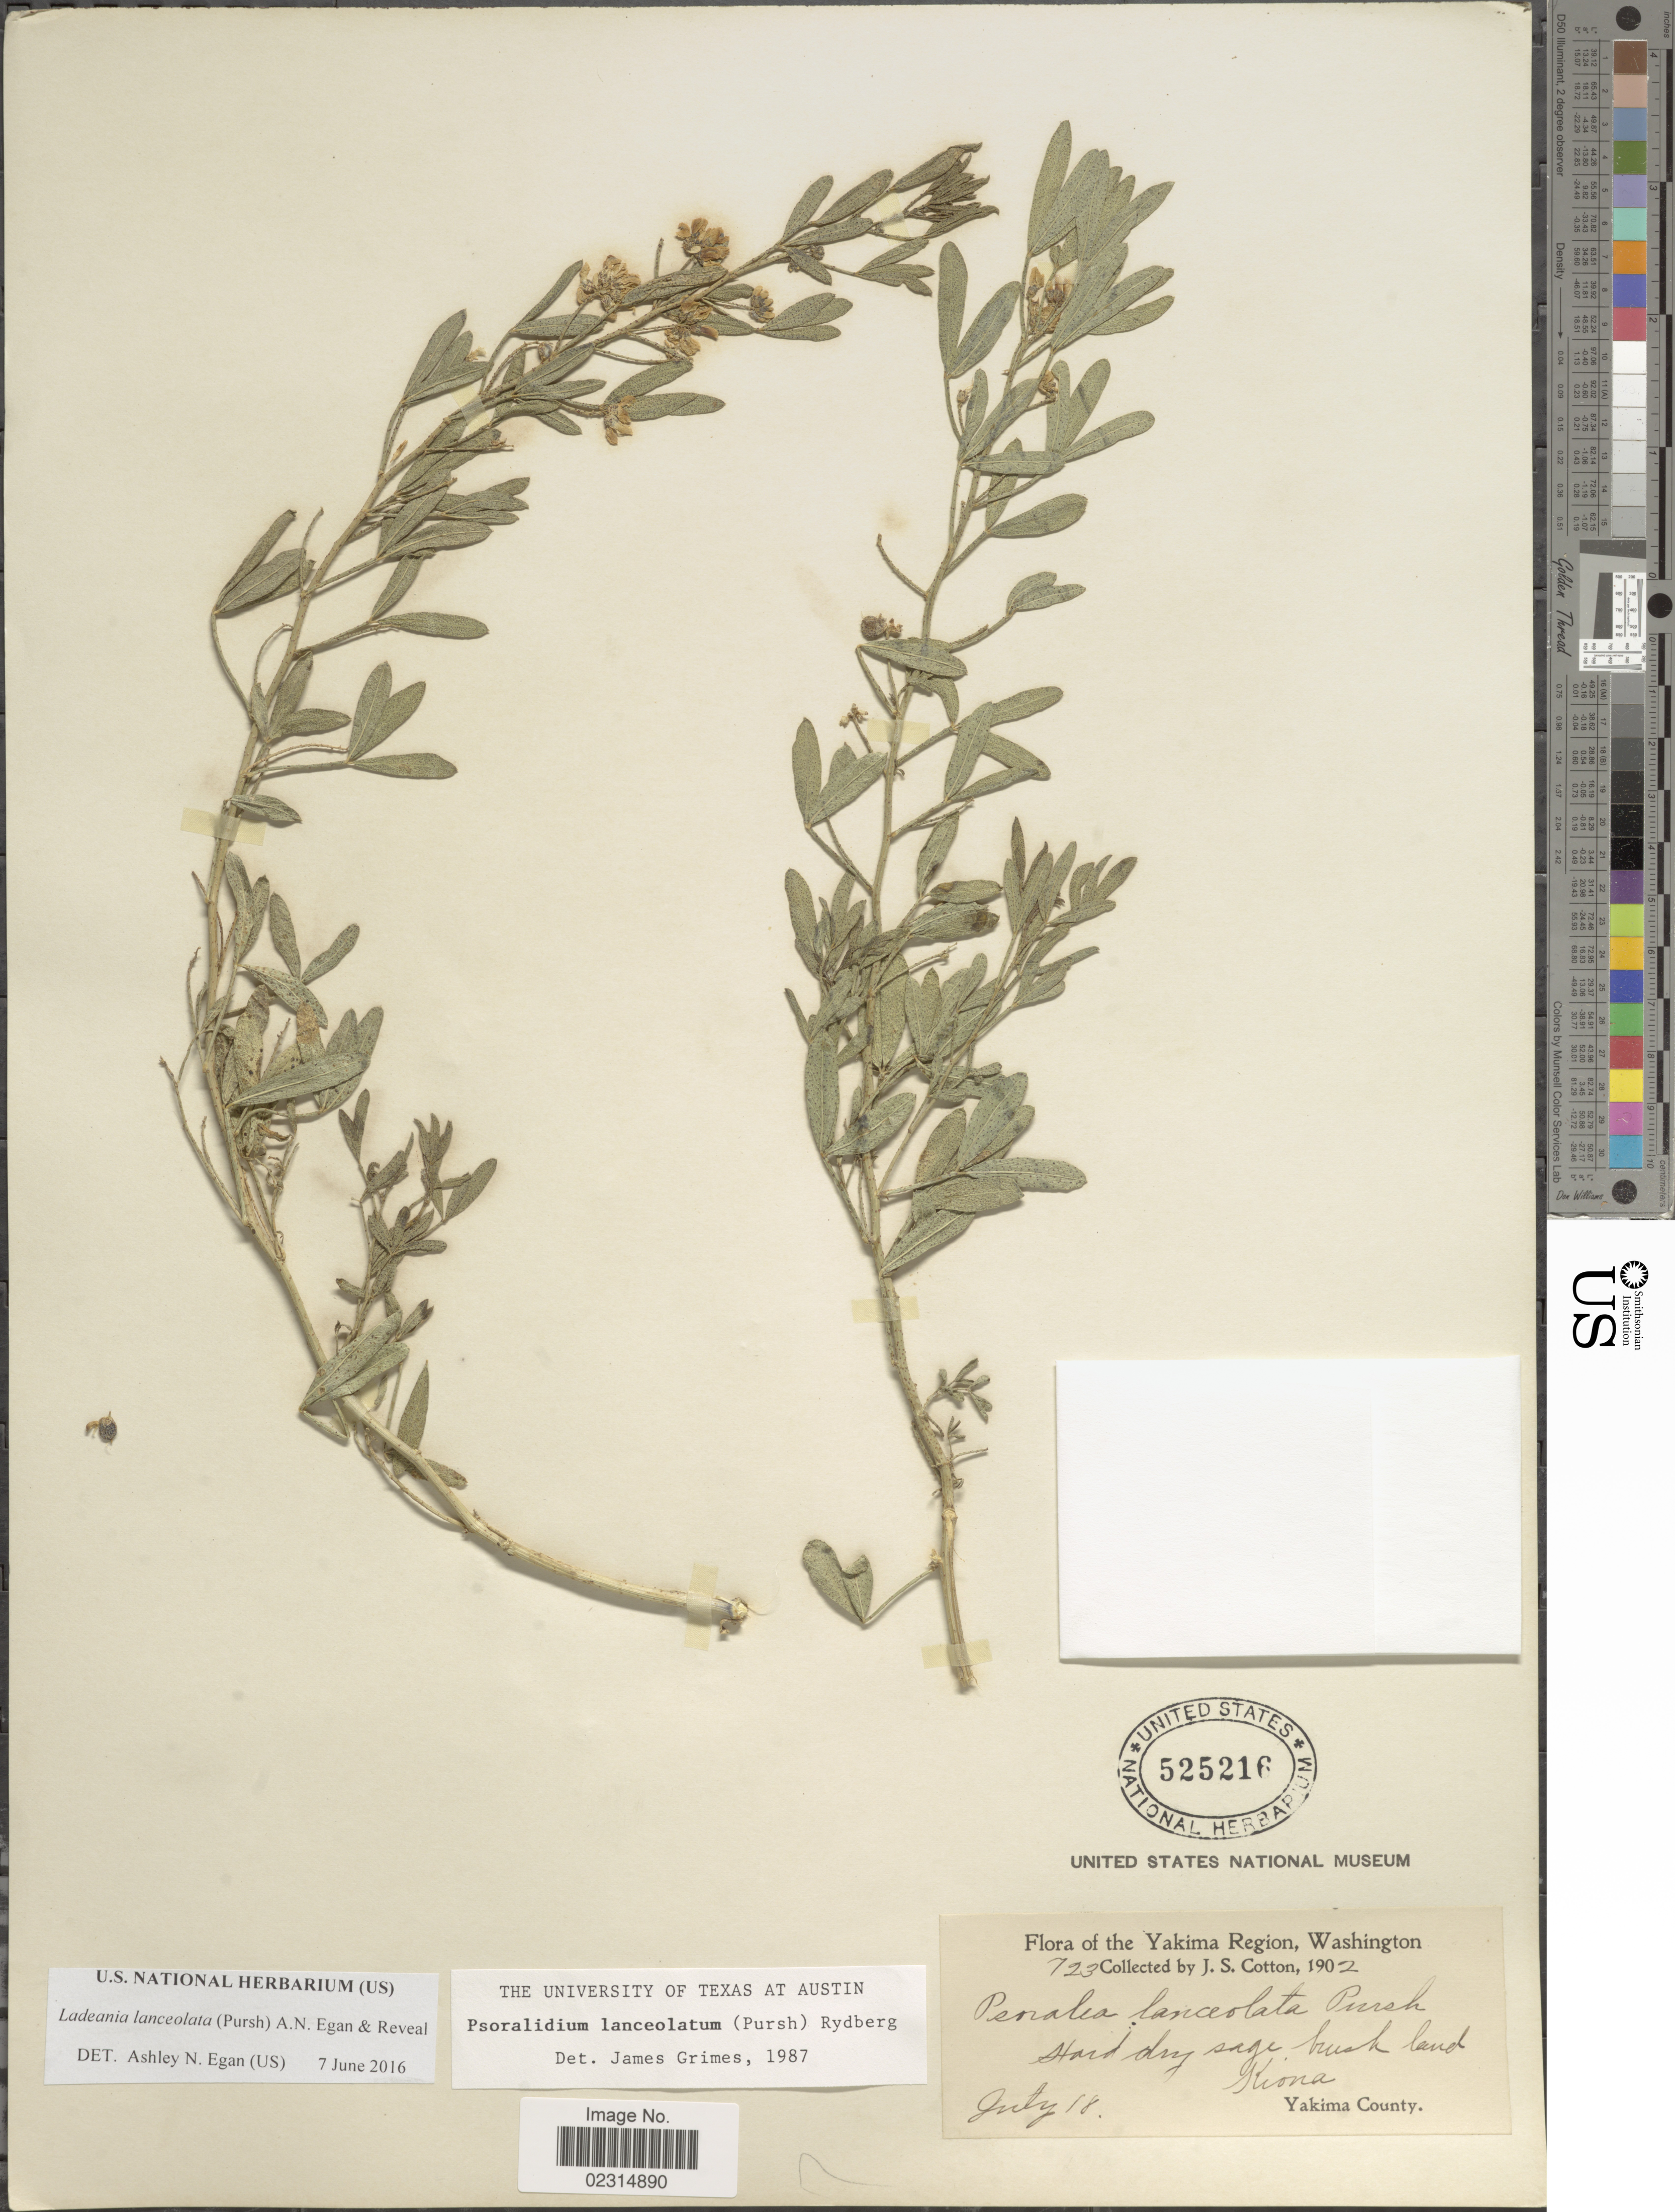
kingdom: Plantae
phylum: Tracheophyta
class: Magnoliopsida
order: Fabales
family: Fabaceae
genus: Ladeania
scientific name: Ladeania lanceolata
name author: (Pursh) A.N. Egan & Reveal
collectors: J. S. Cotton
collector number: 723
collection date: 1902-07-18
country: United States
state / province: Washington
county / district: Yakima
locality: The Yakima Region, Hard dry sage, bush land Kiona, Yakima County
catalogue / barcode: US 525216